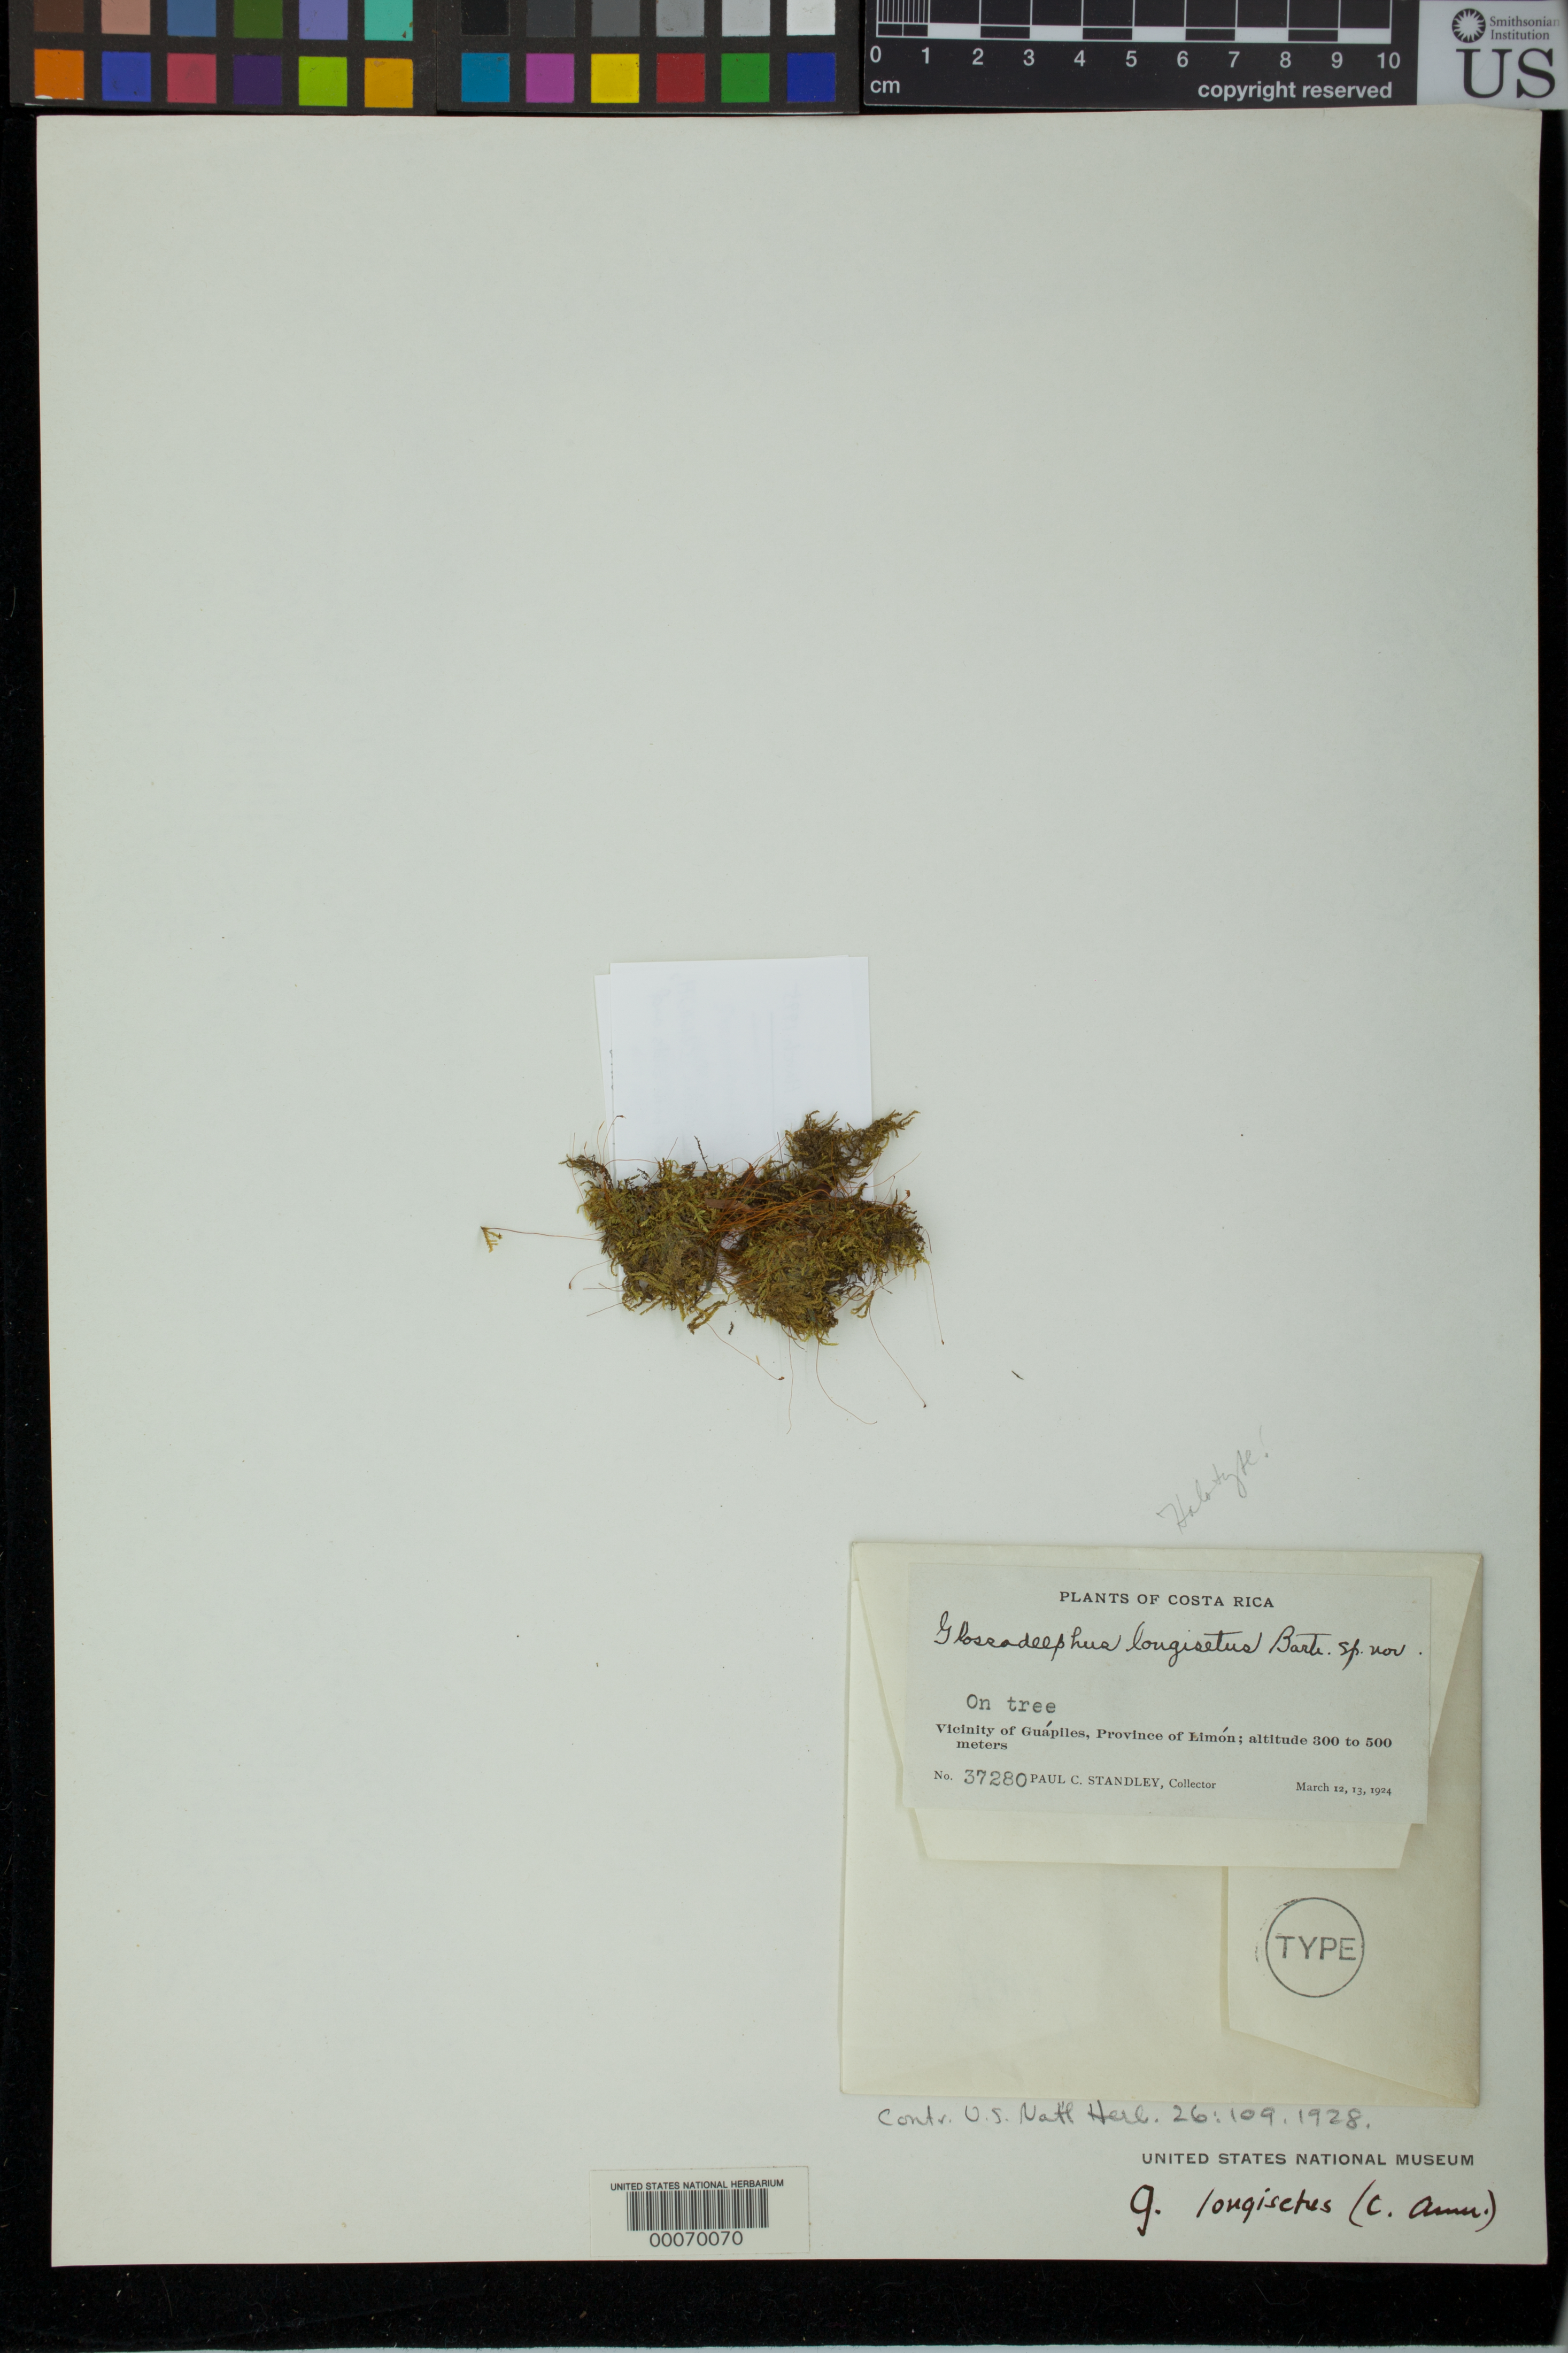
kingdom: Plantae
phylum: Bryophyta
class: Bryopsida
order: Hypnales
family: Hypnaceae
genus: Glossadelphus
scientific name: Glossadelphus longisetus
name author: E.B. Bartram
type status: Holotype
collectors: P. C. Standley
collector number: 37280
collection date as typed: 12 Mar 1924 to 13 Mar 1924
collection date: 1924-03-12/1924-03-13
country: Costa Rica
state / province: Limón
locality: Vicinity of Guapiles.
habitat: On tree.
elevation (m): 300